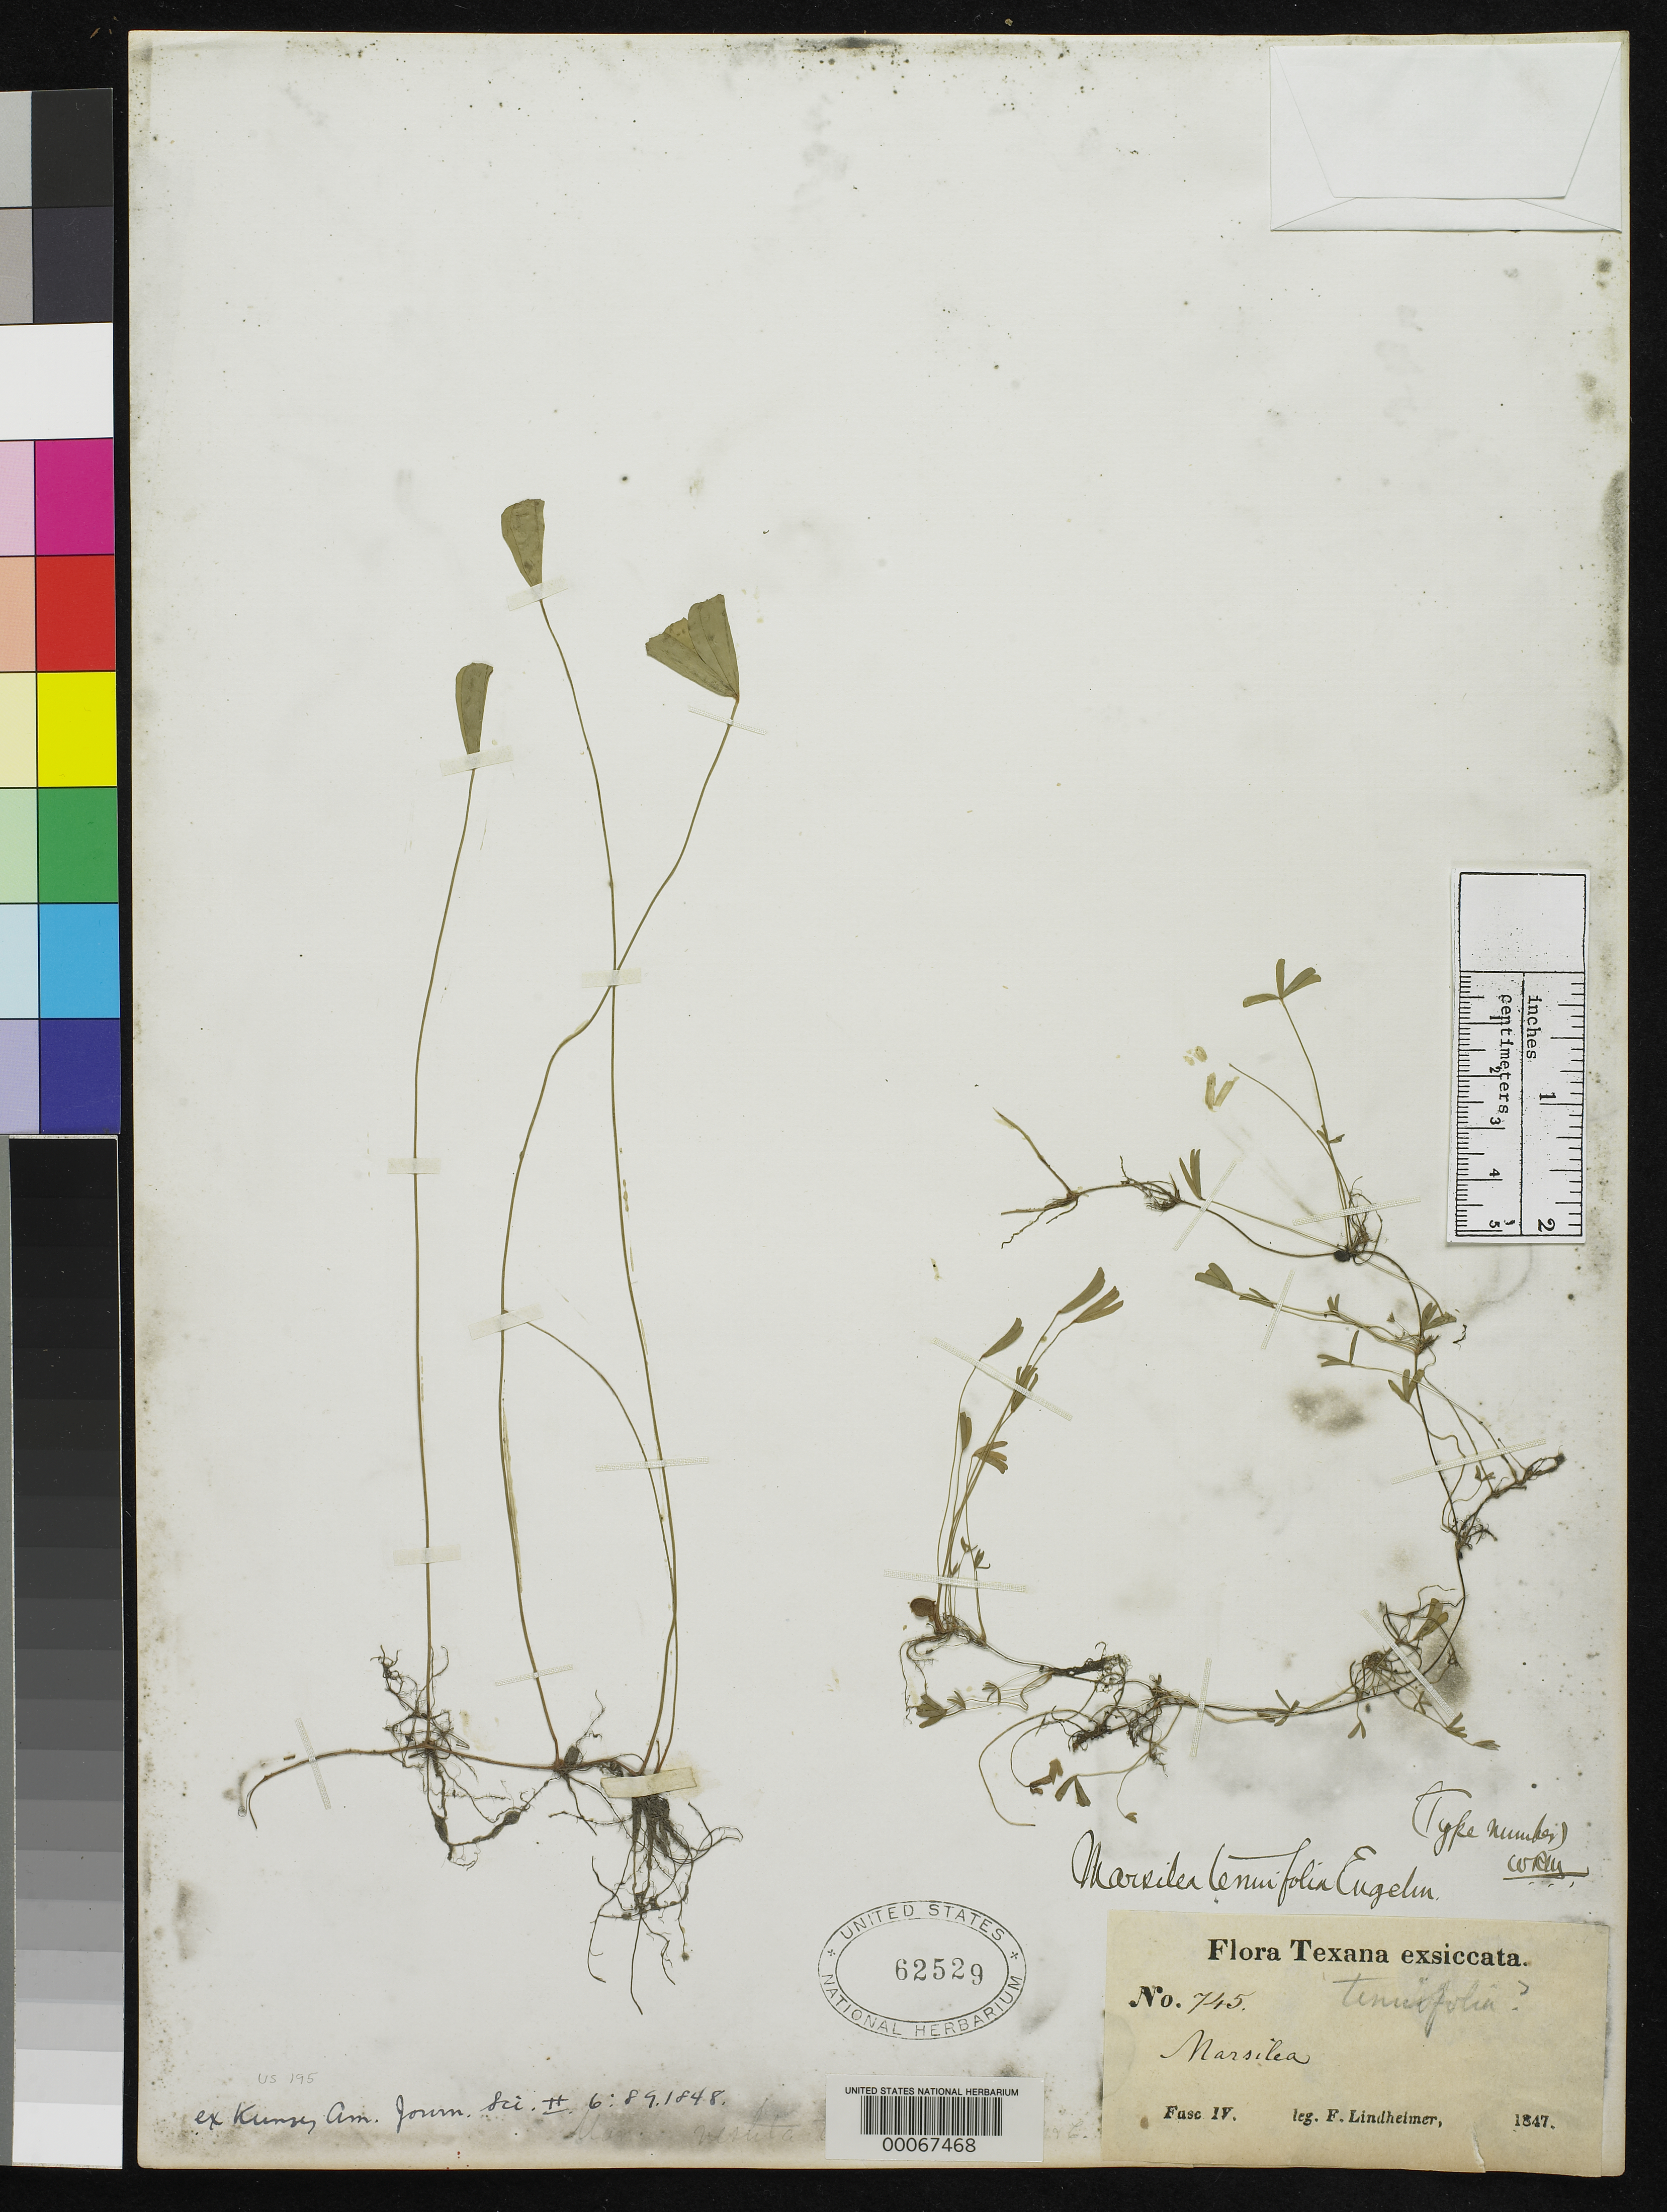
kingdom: Plantae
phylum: Tracheophyta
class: Polypodiopsida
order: Salviniales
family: Marsileaceae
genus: Marsilea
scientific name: Marsilea tenuifolia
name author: Engelm. ex Kuntze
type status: Isotype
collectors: F. J. Lindheimer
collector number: IV 745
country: United States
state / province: Texas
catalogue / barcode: US 62529